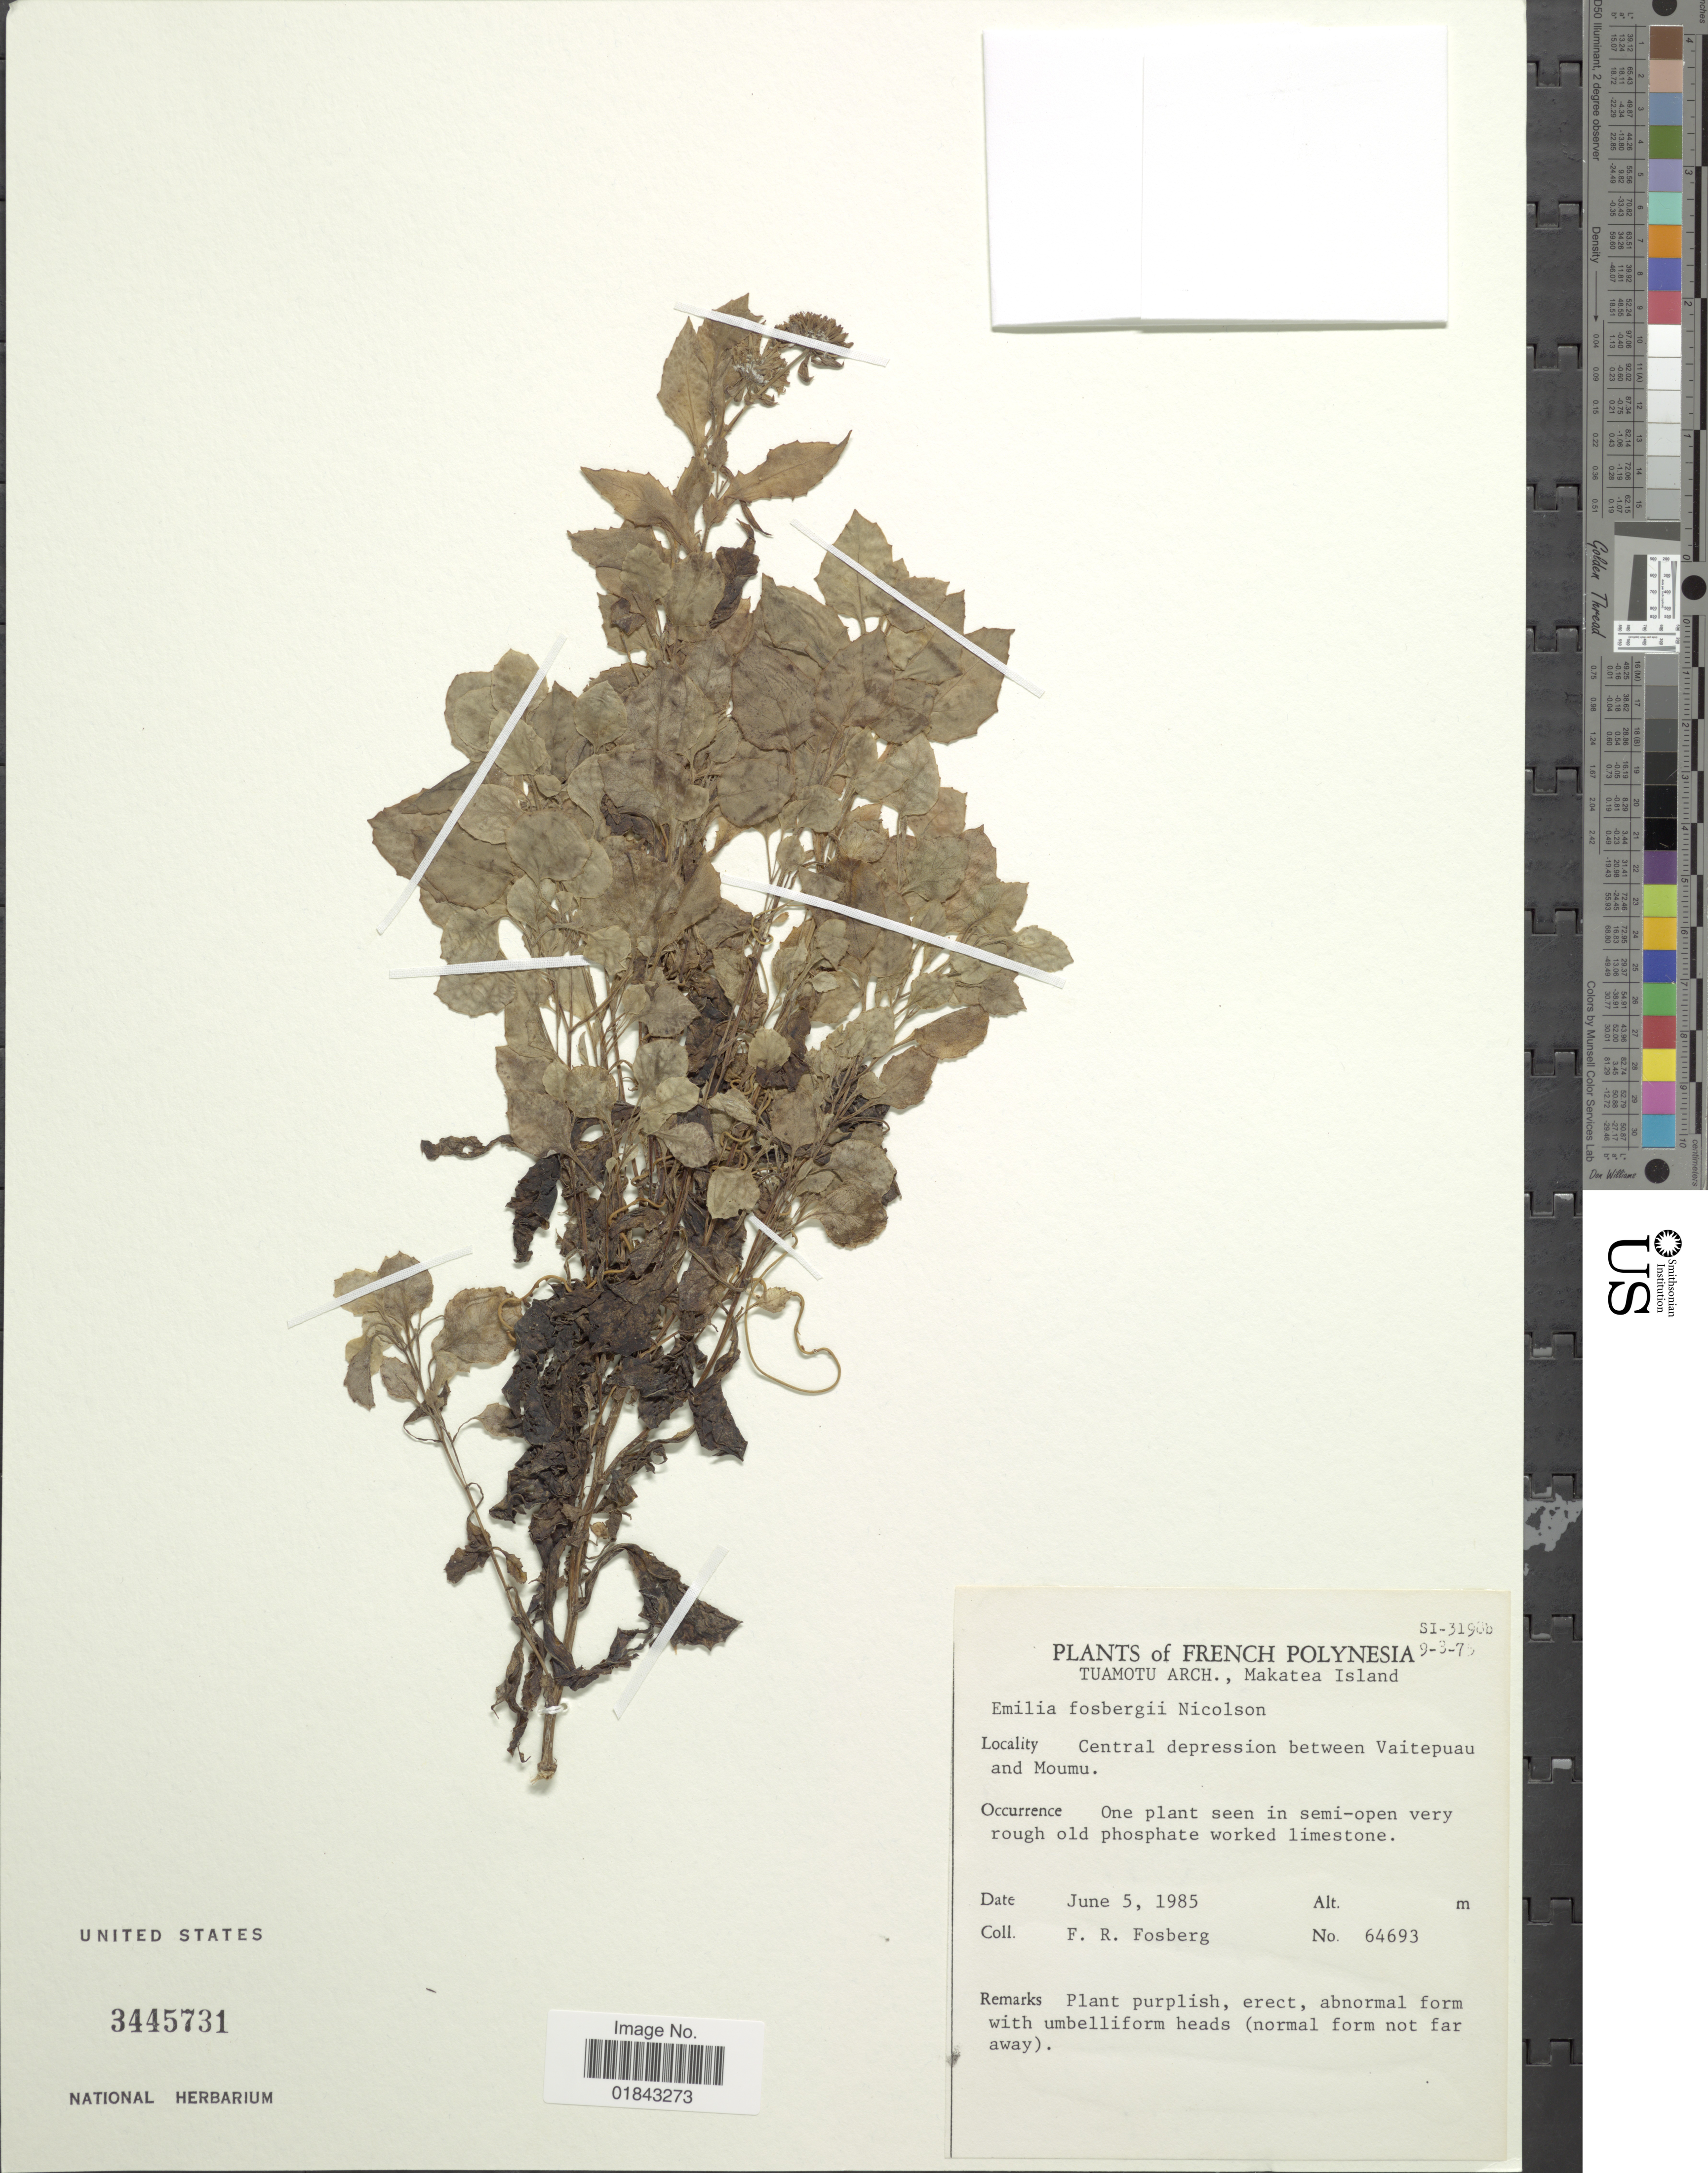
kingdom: Plantae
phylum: Tracheophyta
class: Magnoliopsida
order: Asterales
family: Asteraceae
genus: Emilia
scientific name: Emilia fosbergii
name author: Nicolson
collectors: F. R. Fosberg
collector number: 64693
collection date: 1985-06-05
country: French Polynesia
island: Makatea [Aurora]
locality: Tuamotu Arch., Makatea Island, Central depression between Vaitepuau and Moumu, one plant seen in semi-open very rough old phospphate worked limestone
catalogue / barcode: US 3445731